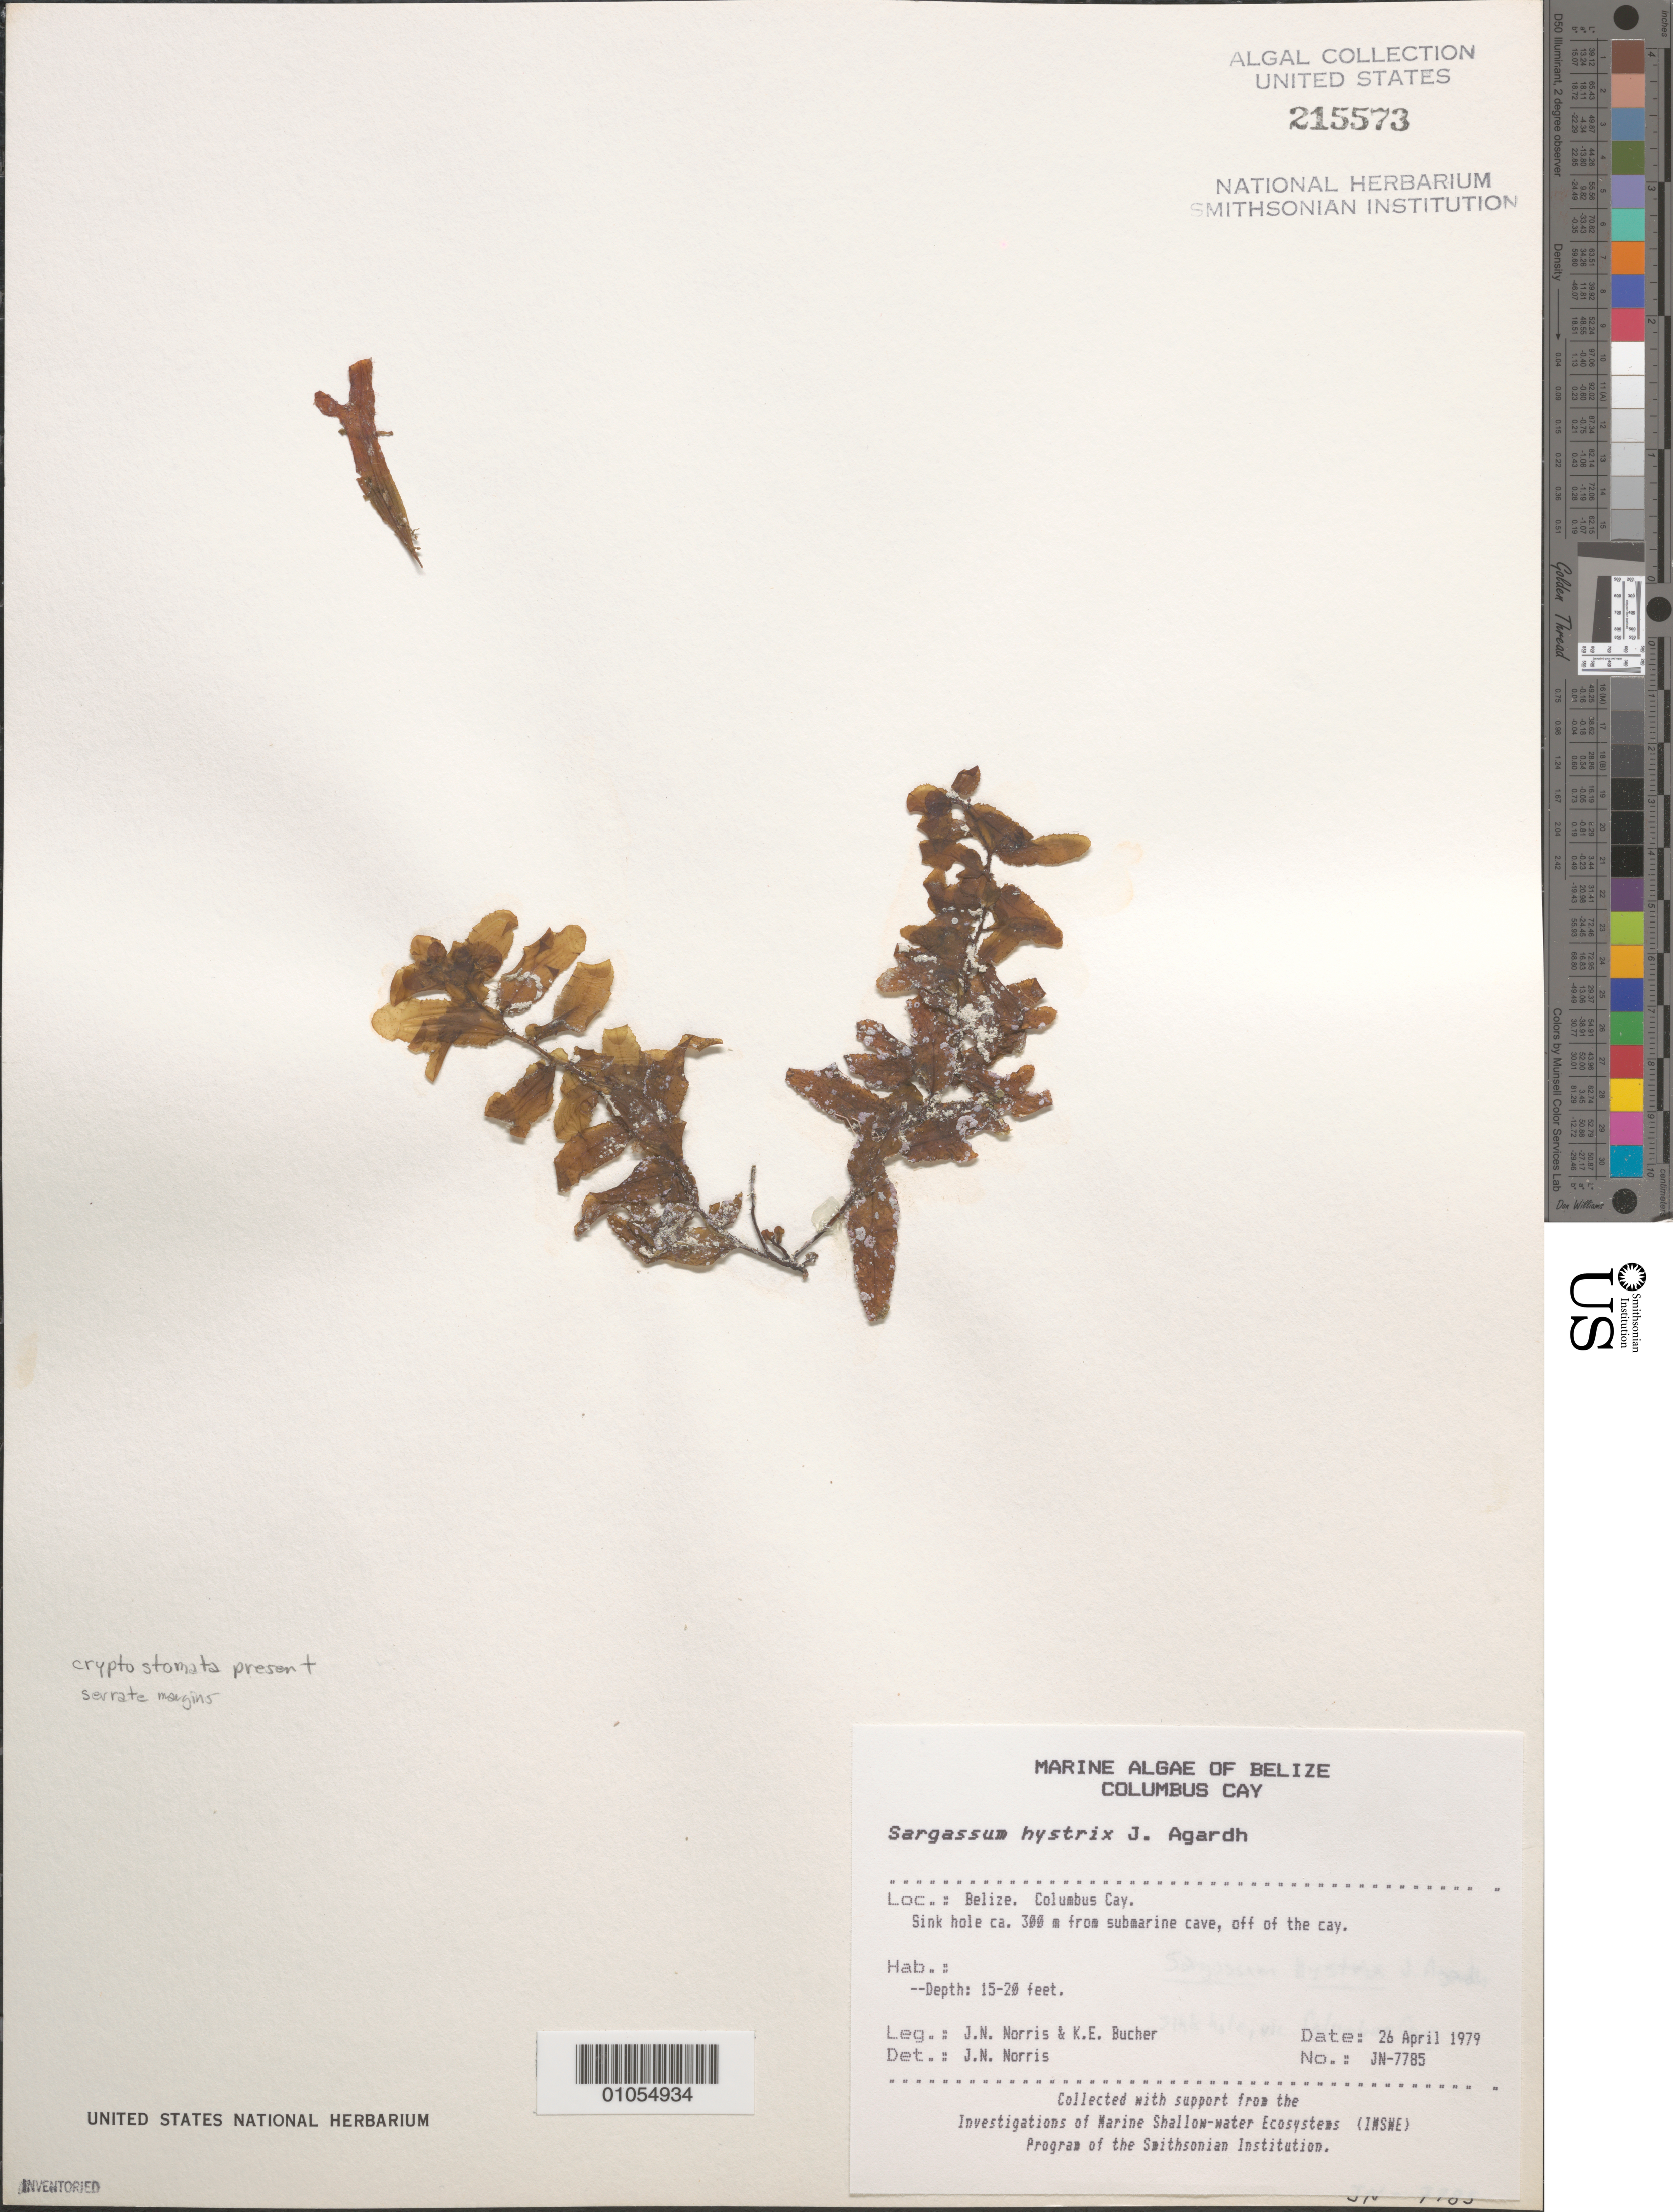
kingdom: Chromista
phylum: Ochrophyta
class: Phaeophyceae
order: Fucales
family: Sargassaceae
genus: Sargassum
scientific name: Sargassum hystrix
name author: J. Agardh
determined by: Norris, James N.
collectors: J. N. Norris & K. E. Bucher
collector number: JN-7785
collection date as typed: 26 Apr 1979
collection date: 1979-04-26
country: Belize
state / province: Stann Creek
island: Columbus Cay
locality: Sink hole ca. 300 m from submarine cave, off of the cay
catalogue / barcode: US 215573